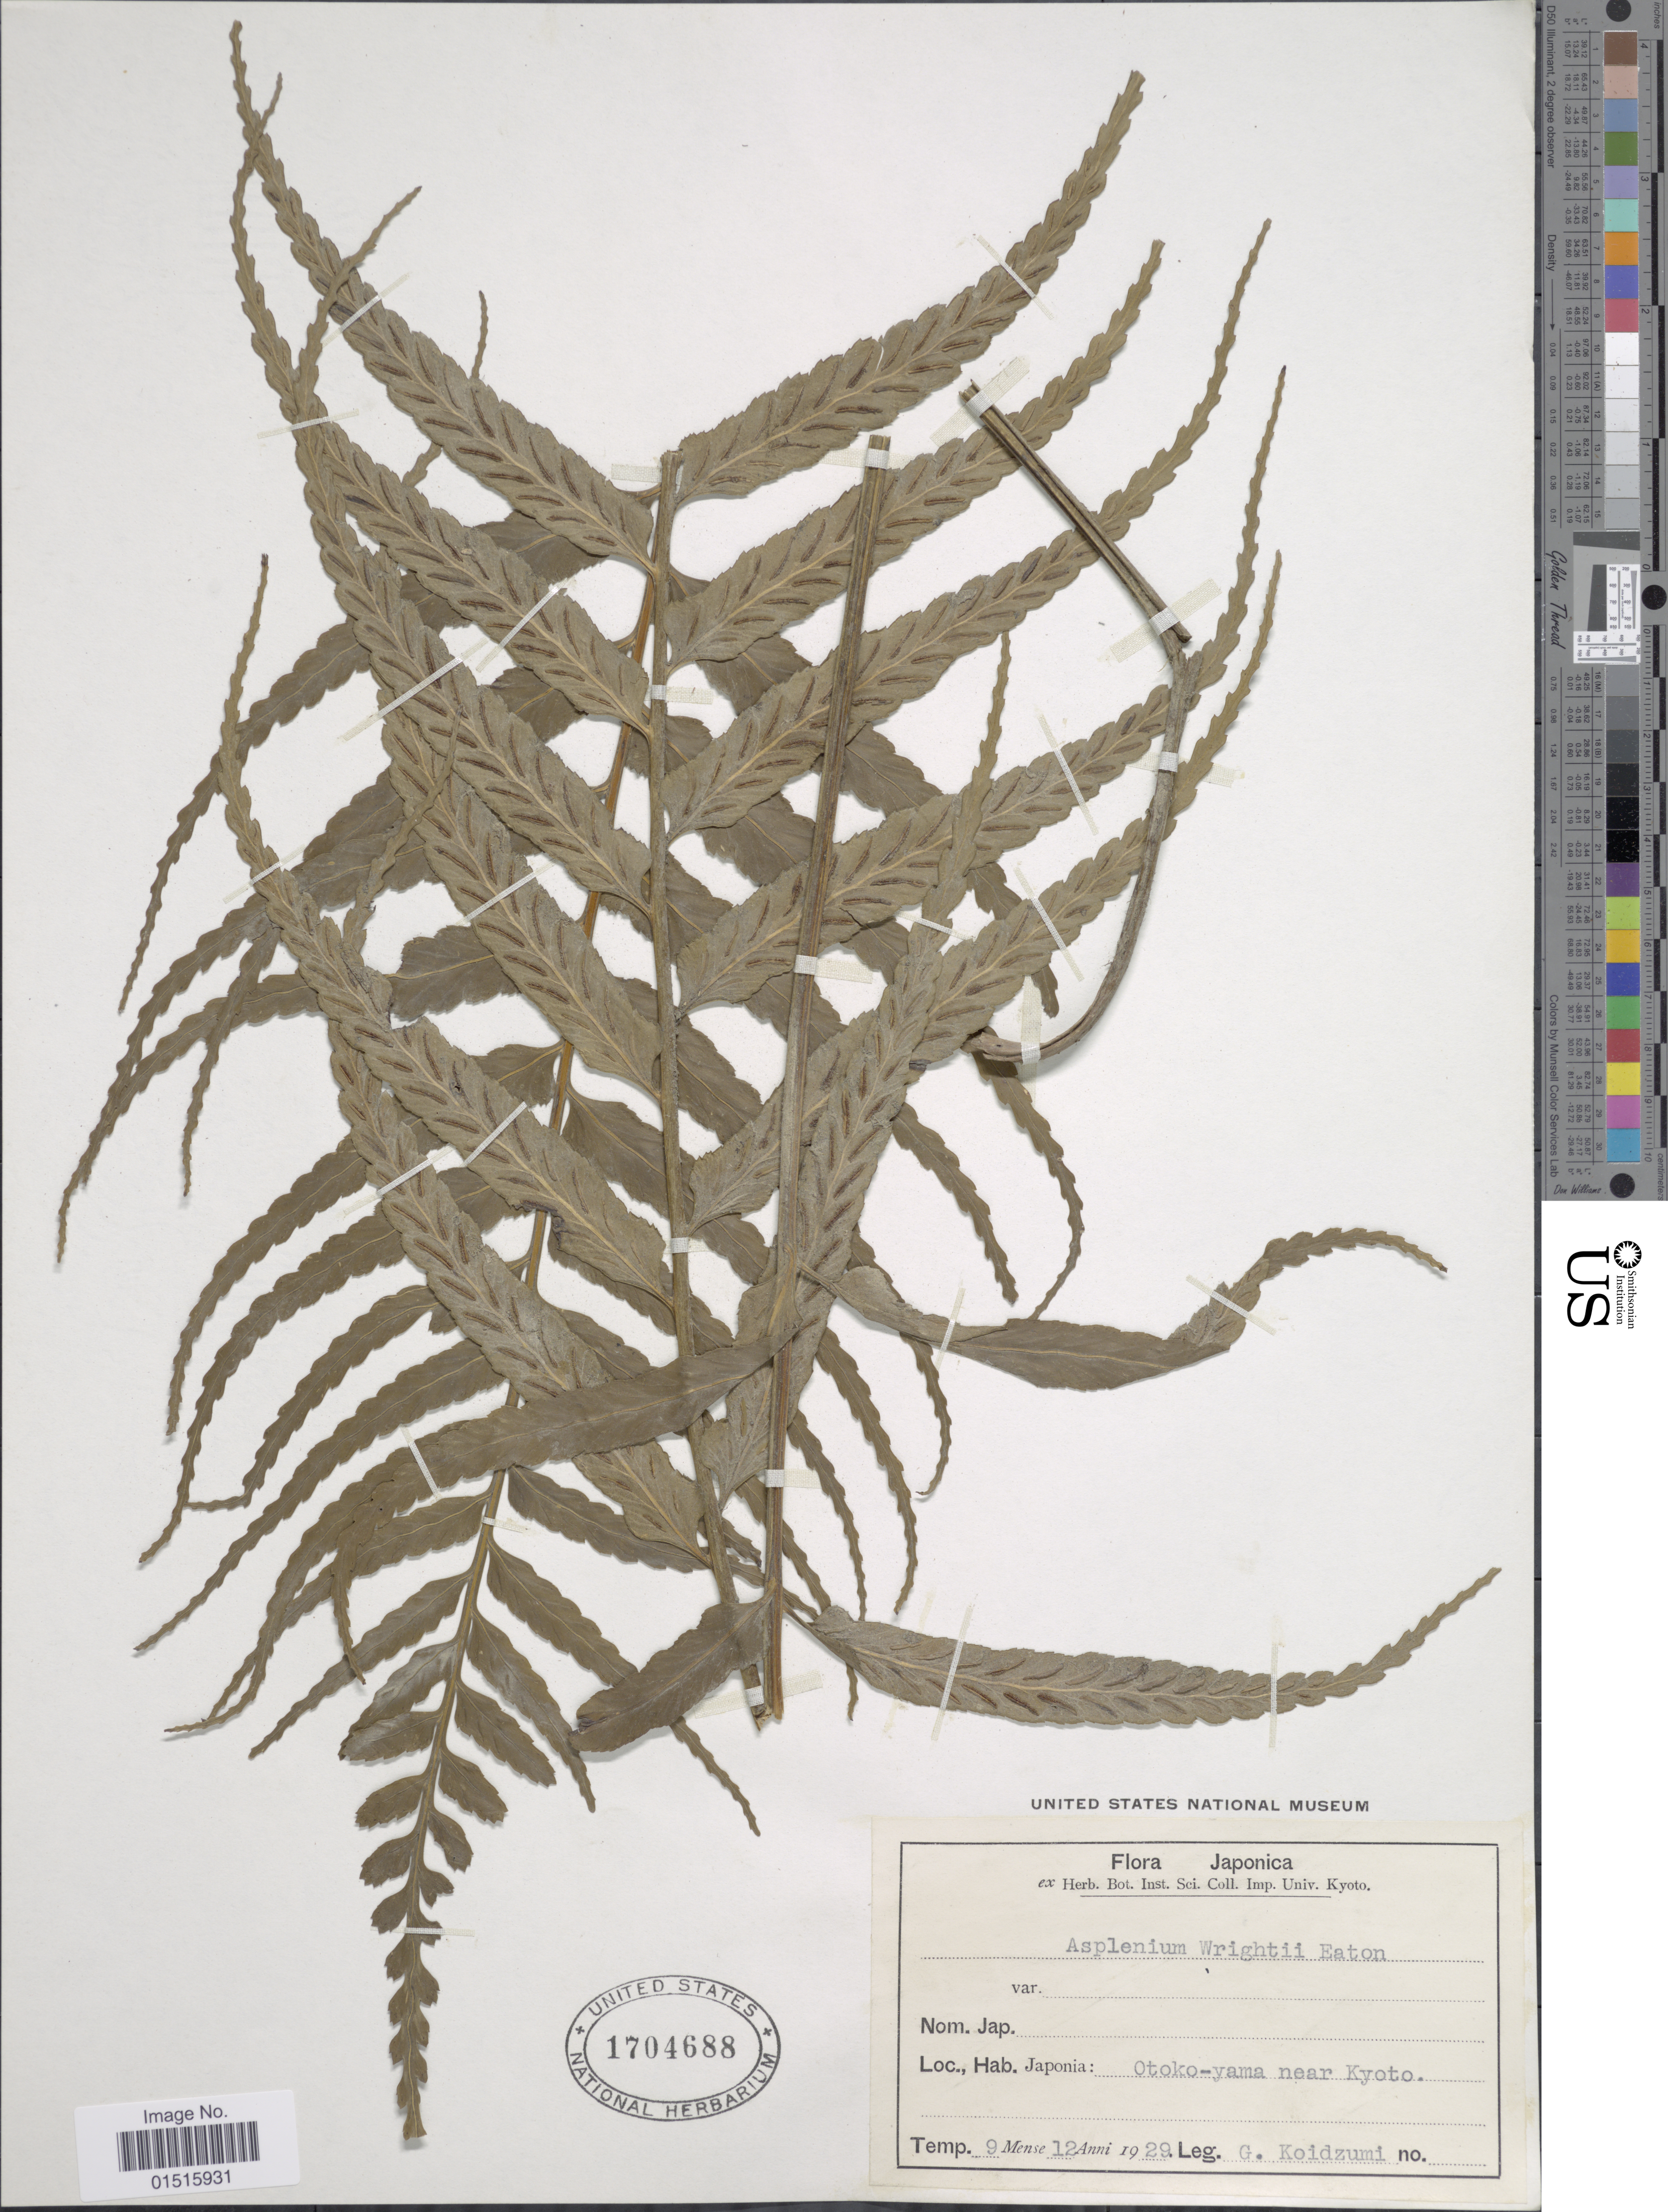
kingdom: Plantae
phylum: Tracheophyta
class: Polypodiopsida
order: Polypodiales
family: Aspleniaceae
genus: Asplenium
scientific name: Asplenium wrightii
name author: D.C. Eaton ex Hook.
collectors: G. Koidzumi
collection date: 1929-12-09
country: Japan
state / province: Kyoto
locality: Otoko-yama near Kyoto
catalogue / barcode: US 1704688